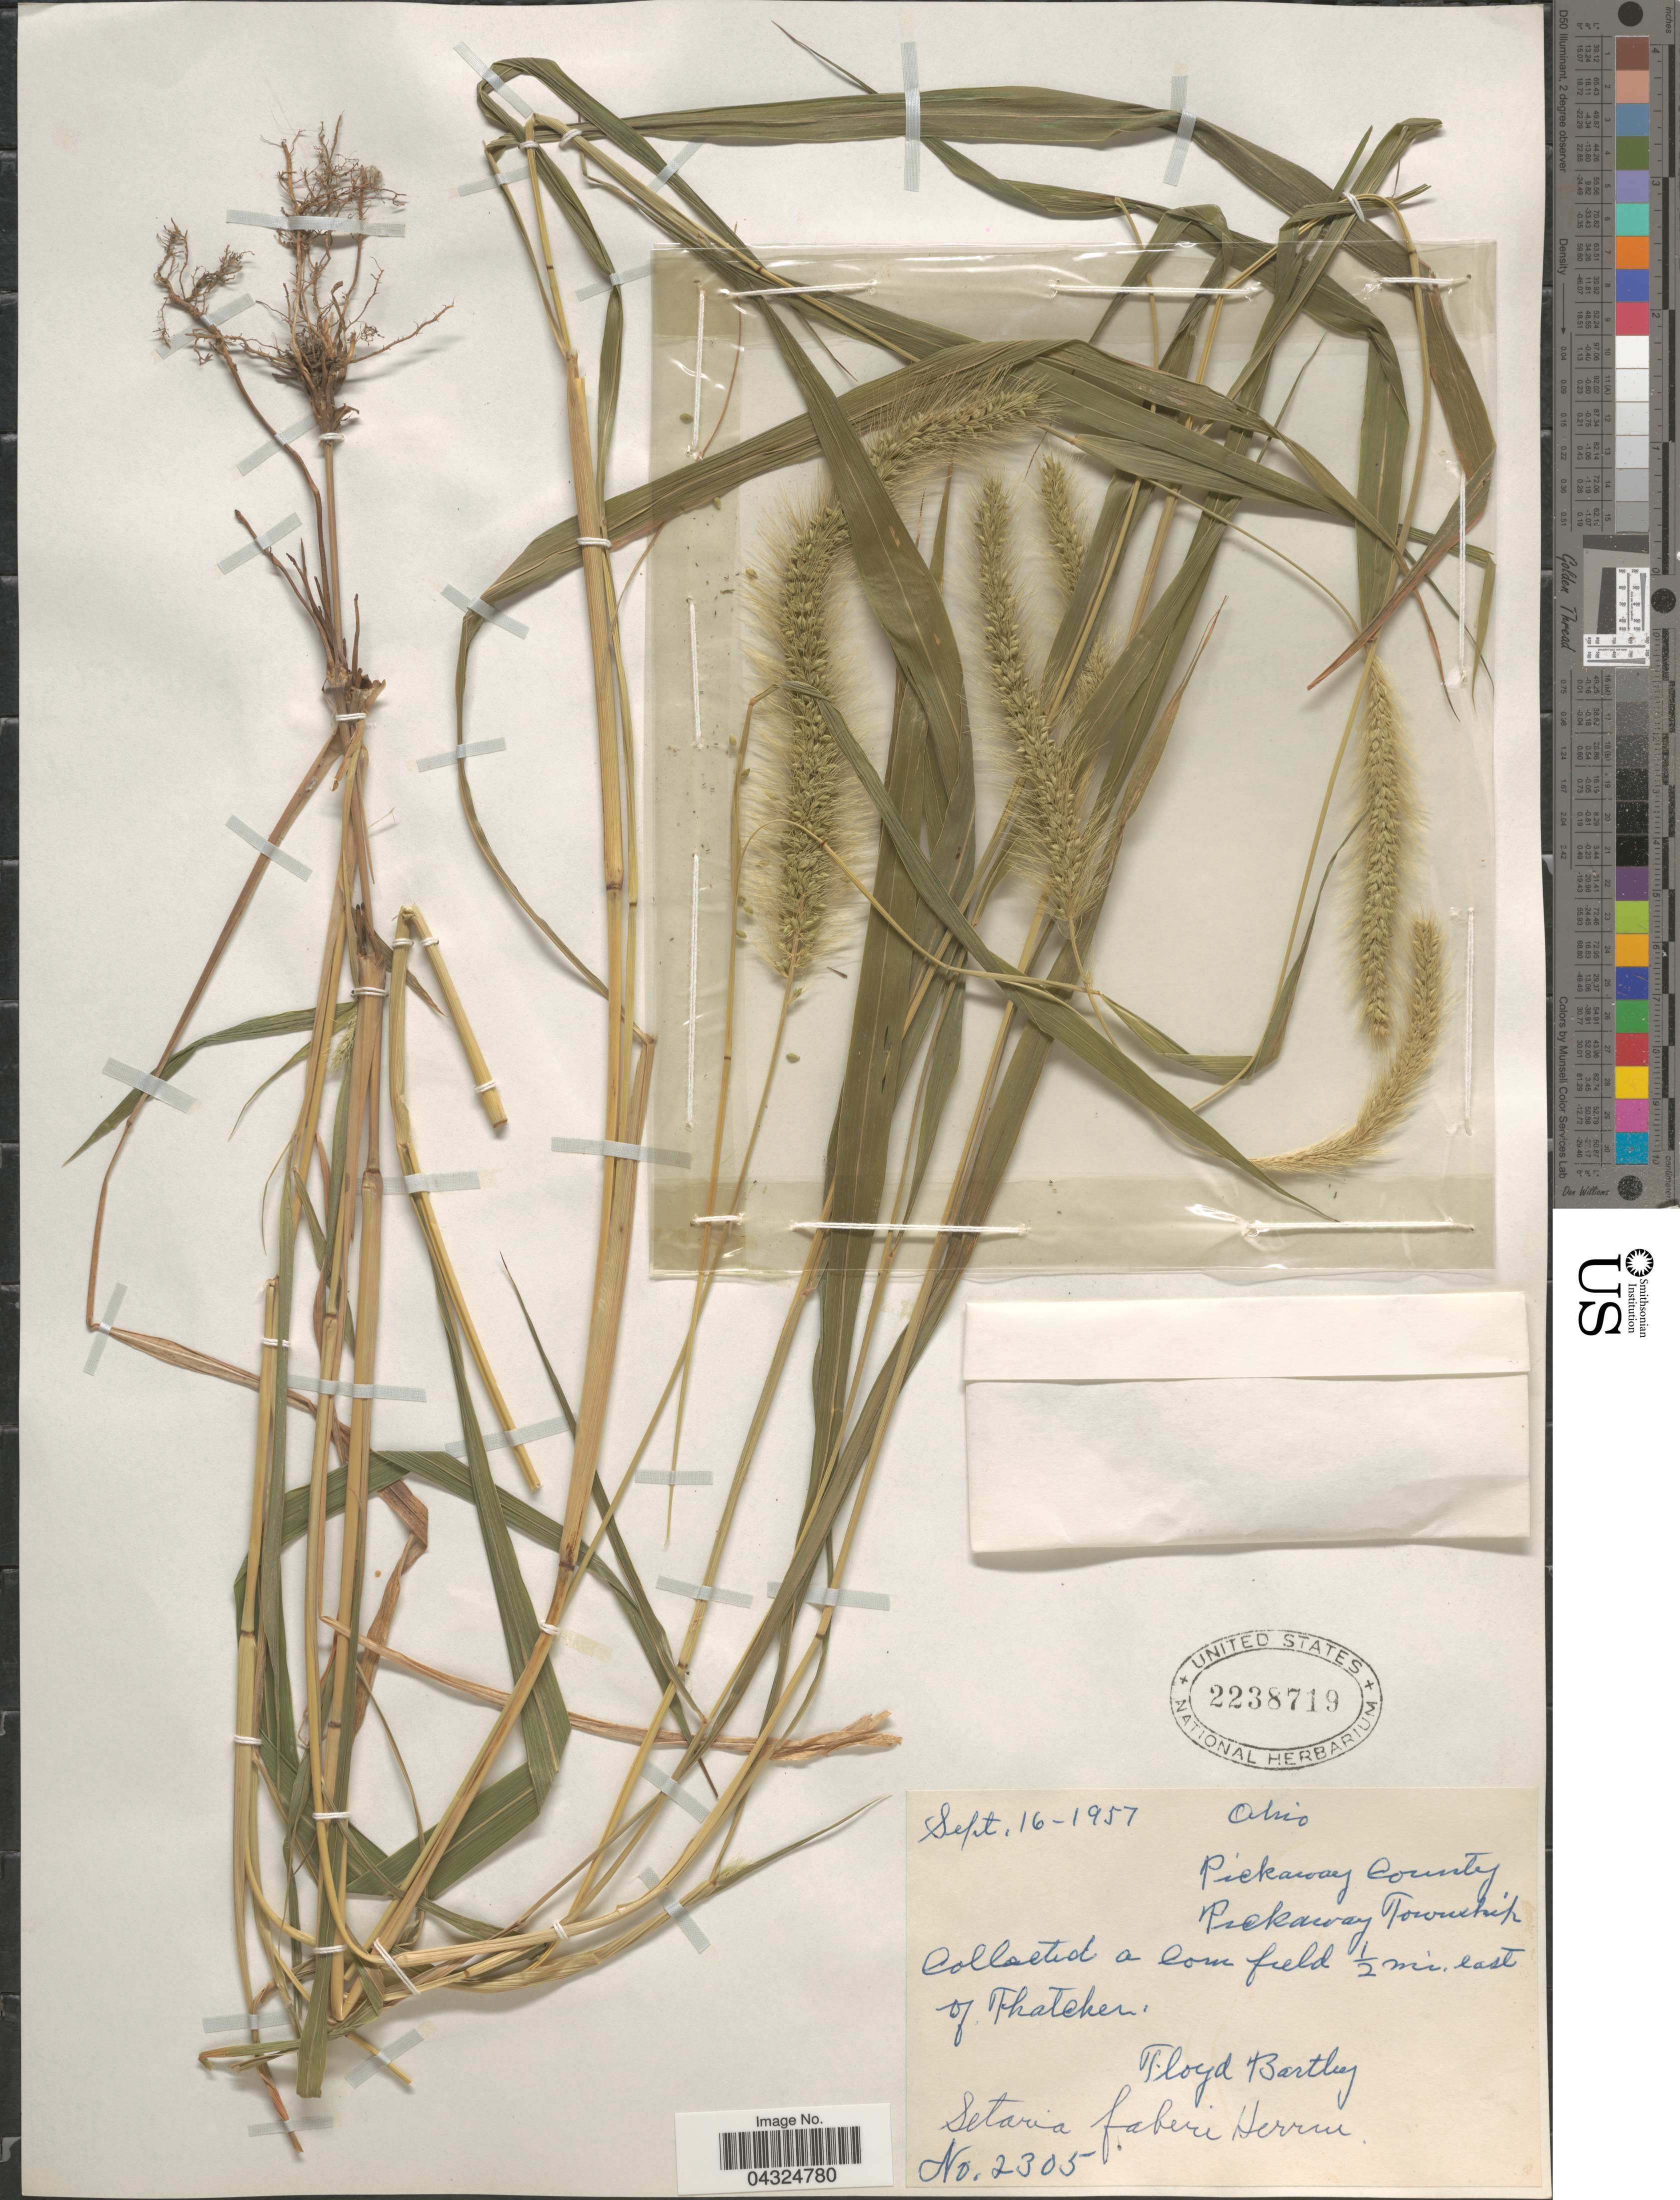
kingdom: Plantae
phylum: Tracheophyta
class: Liliopsida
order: Poales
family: Poaceae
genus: Setaria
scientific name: Setaria geminata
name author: (Forssk.) Veldkamp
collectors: F. Bartley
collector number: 2305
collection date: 1957-09-16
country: United States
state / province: Ohio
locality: Pickaway County. Pickaway Township. A corn field ½ mi. east of Thatcher.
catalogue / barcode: US 2238719